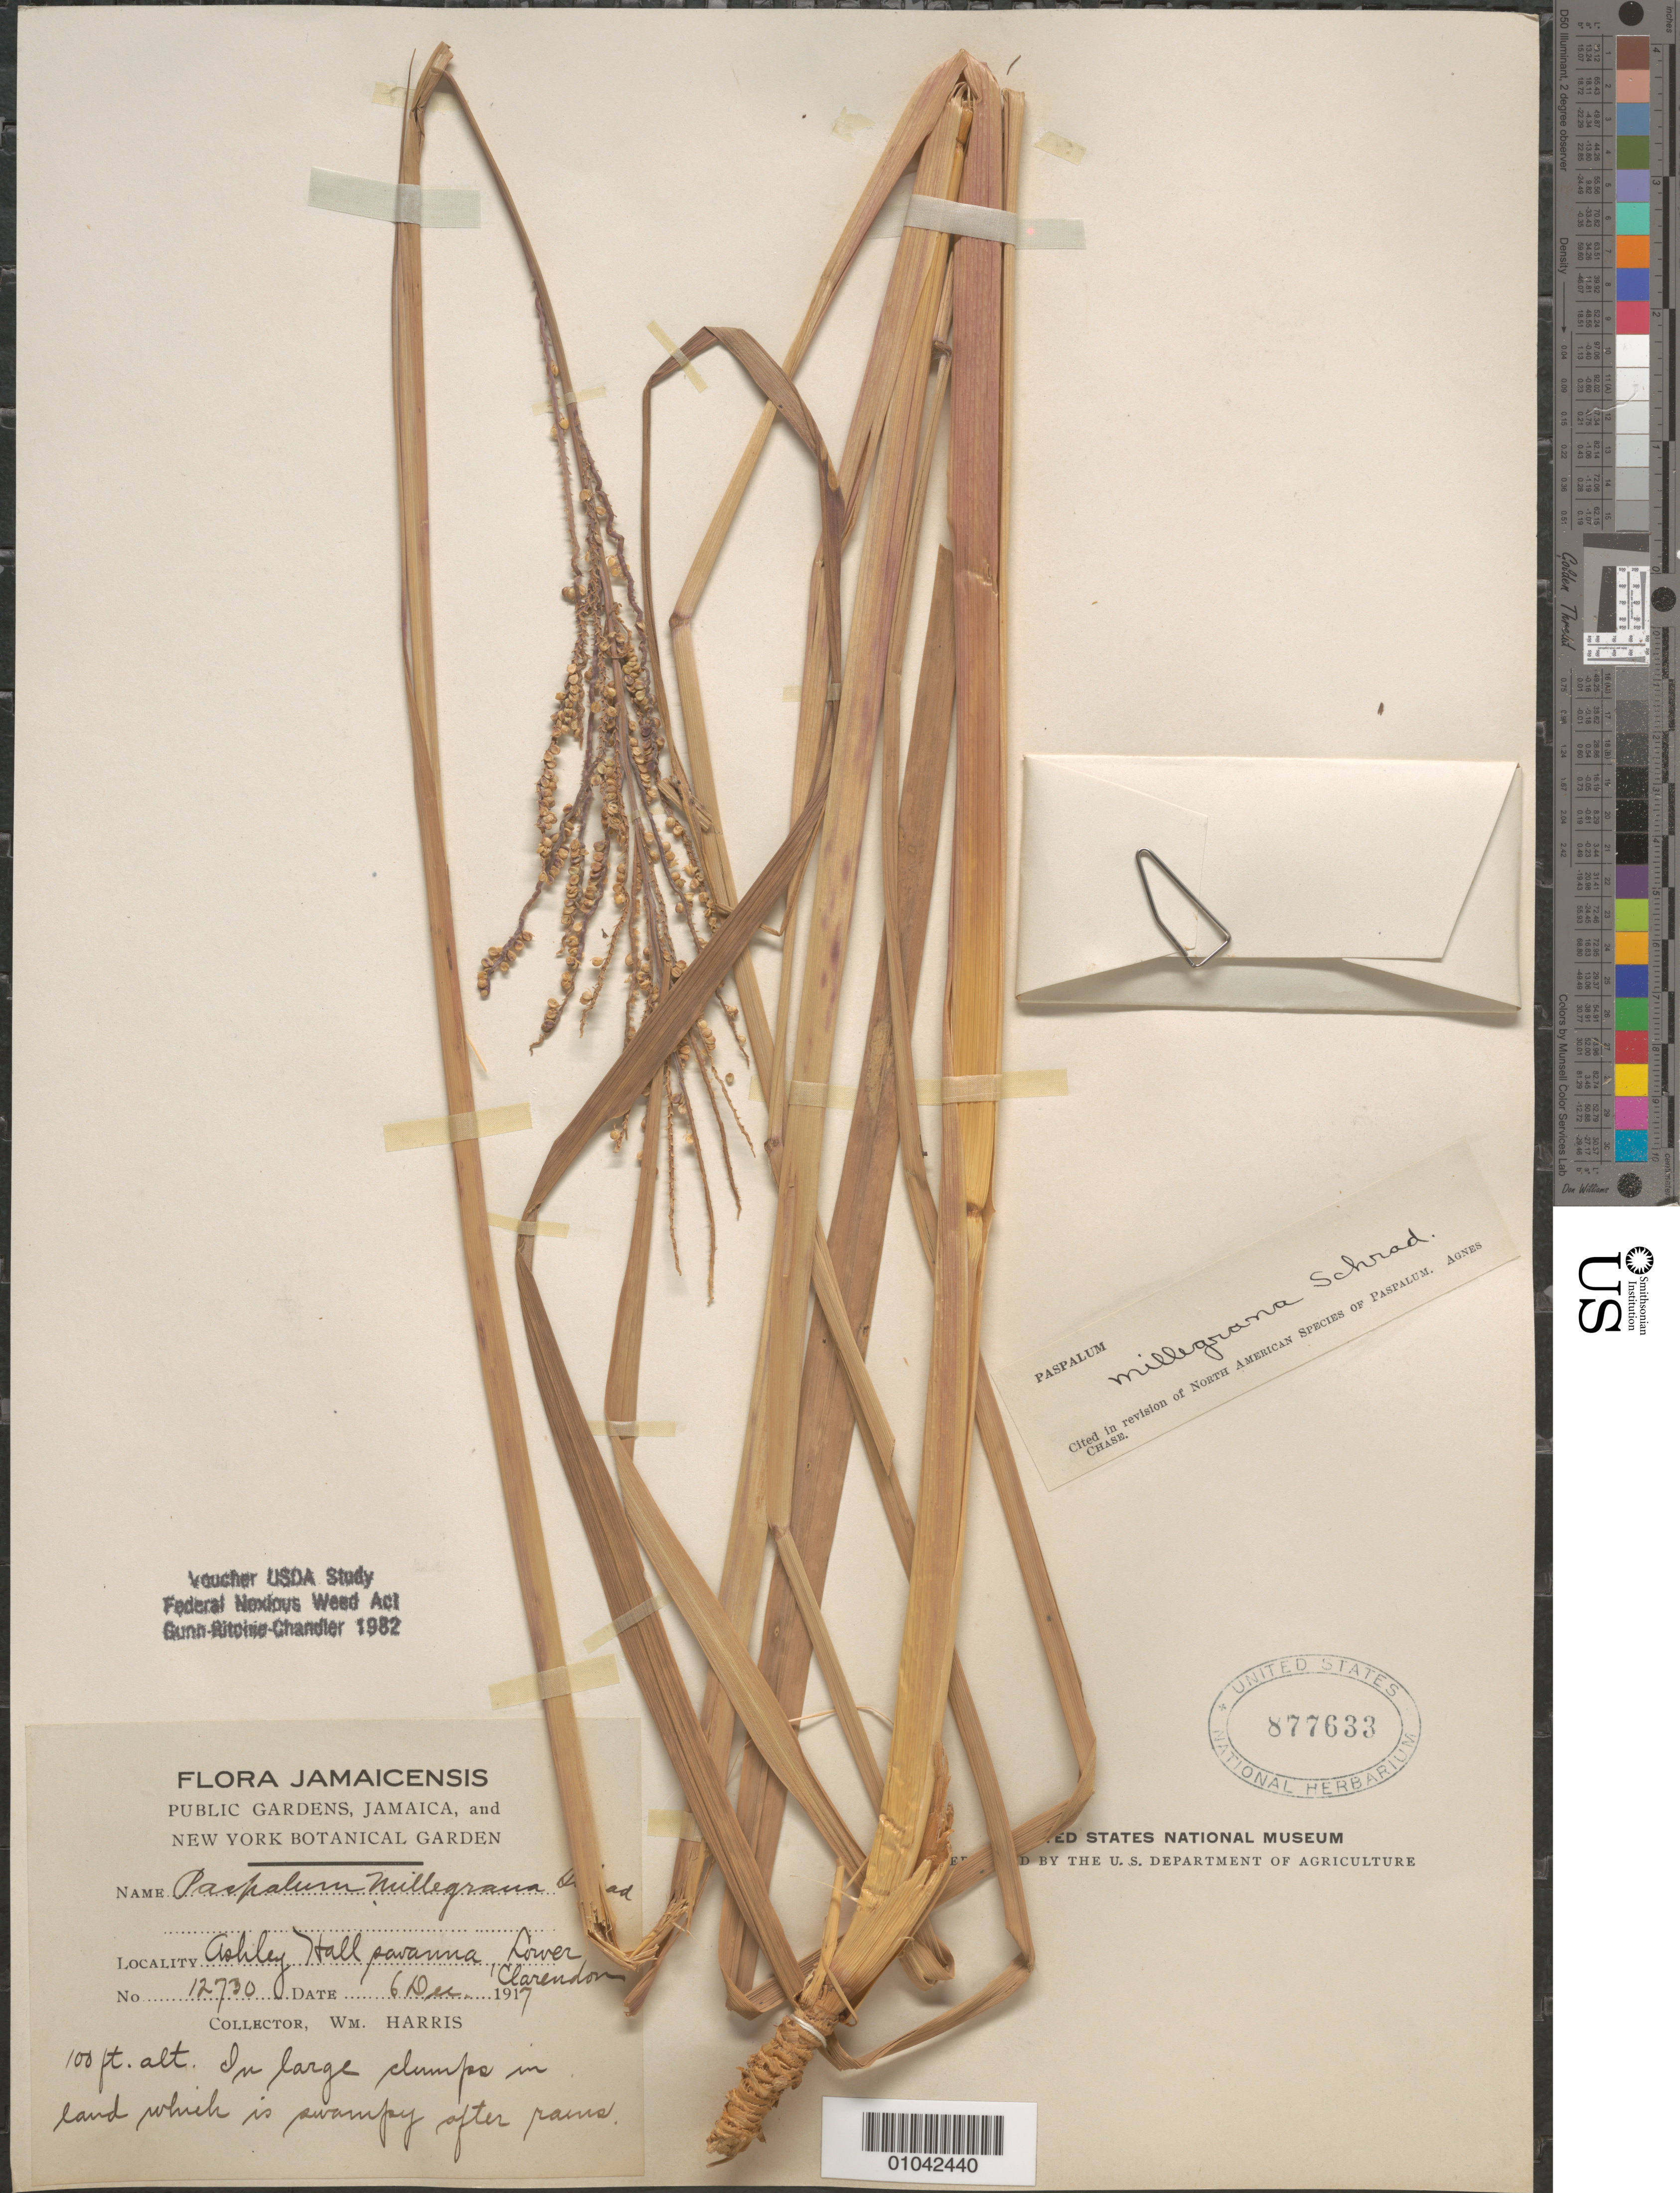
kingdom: Plantae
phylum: Tracheophyta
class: Liliopsida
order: Poales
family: Poaceae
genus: Paspalum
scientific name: Paspalum millegrana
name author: Schrad.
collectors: W. Harris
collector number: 12730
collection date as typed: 06 Dec 1917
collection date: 1917-12-06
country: Jamaica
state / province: Clarendon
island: Jamaica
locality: Ashley Hall savanna, Lower Clarendon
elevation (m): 30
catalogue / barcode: US 877633